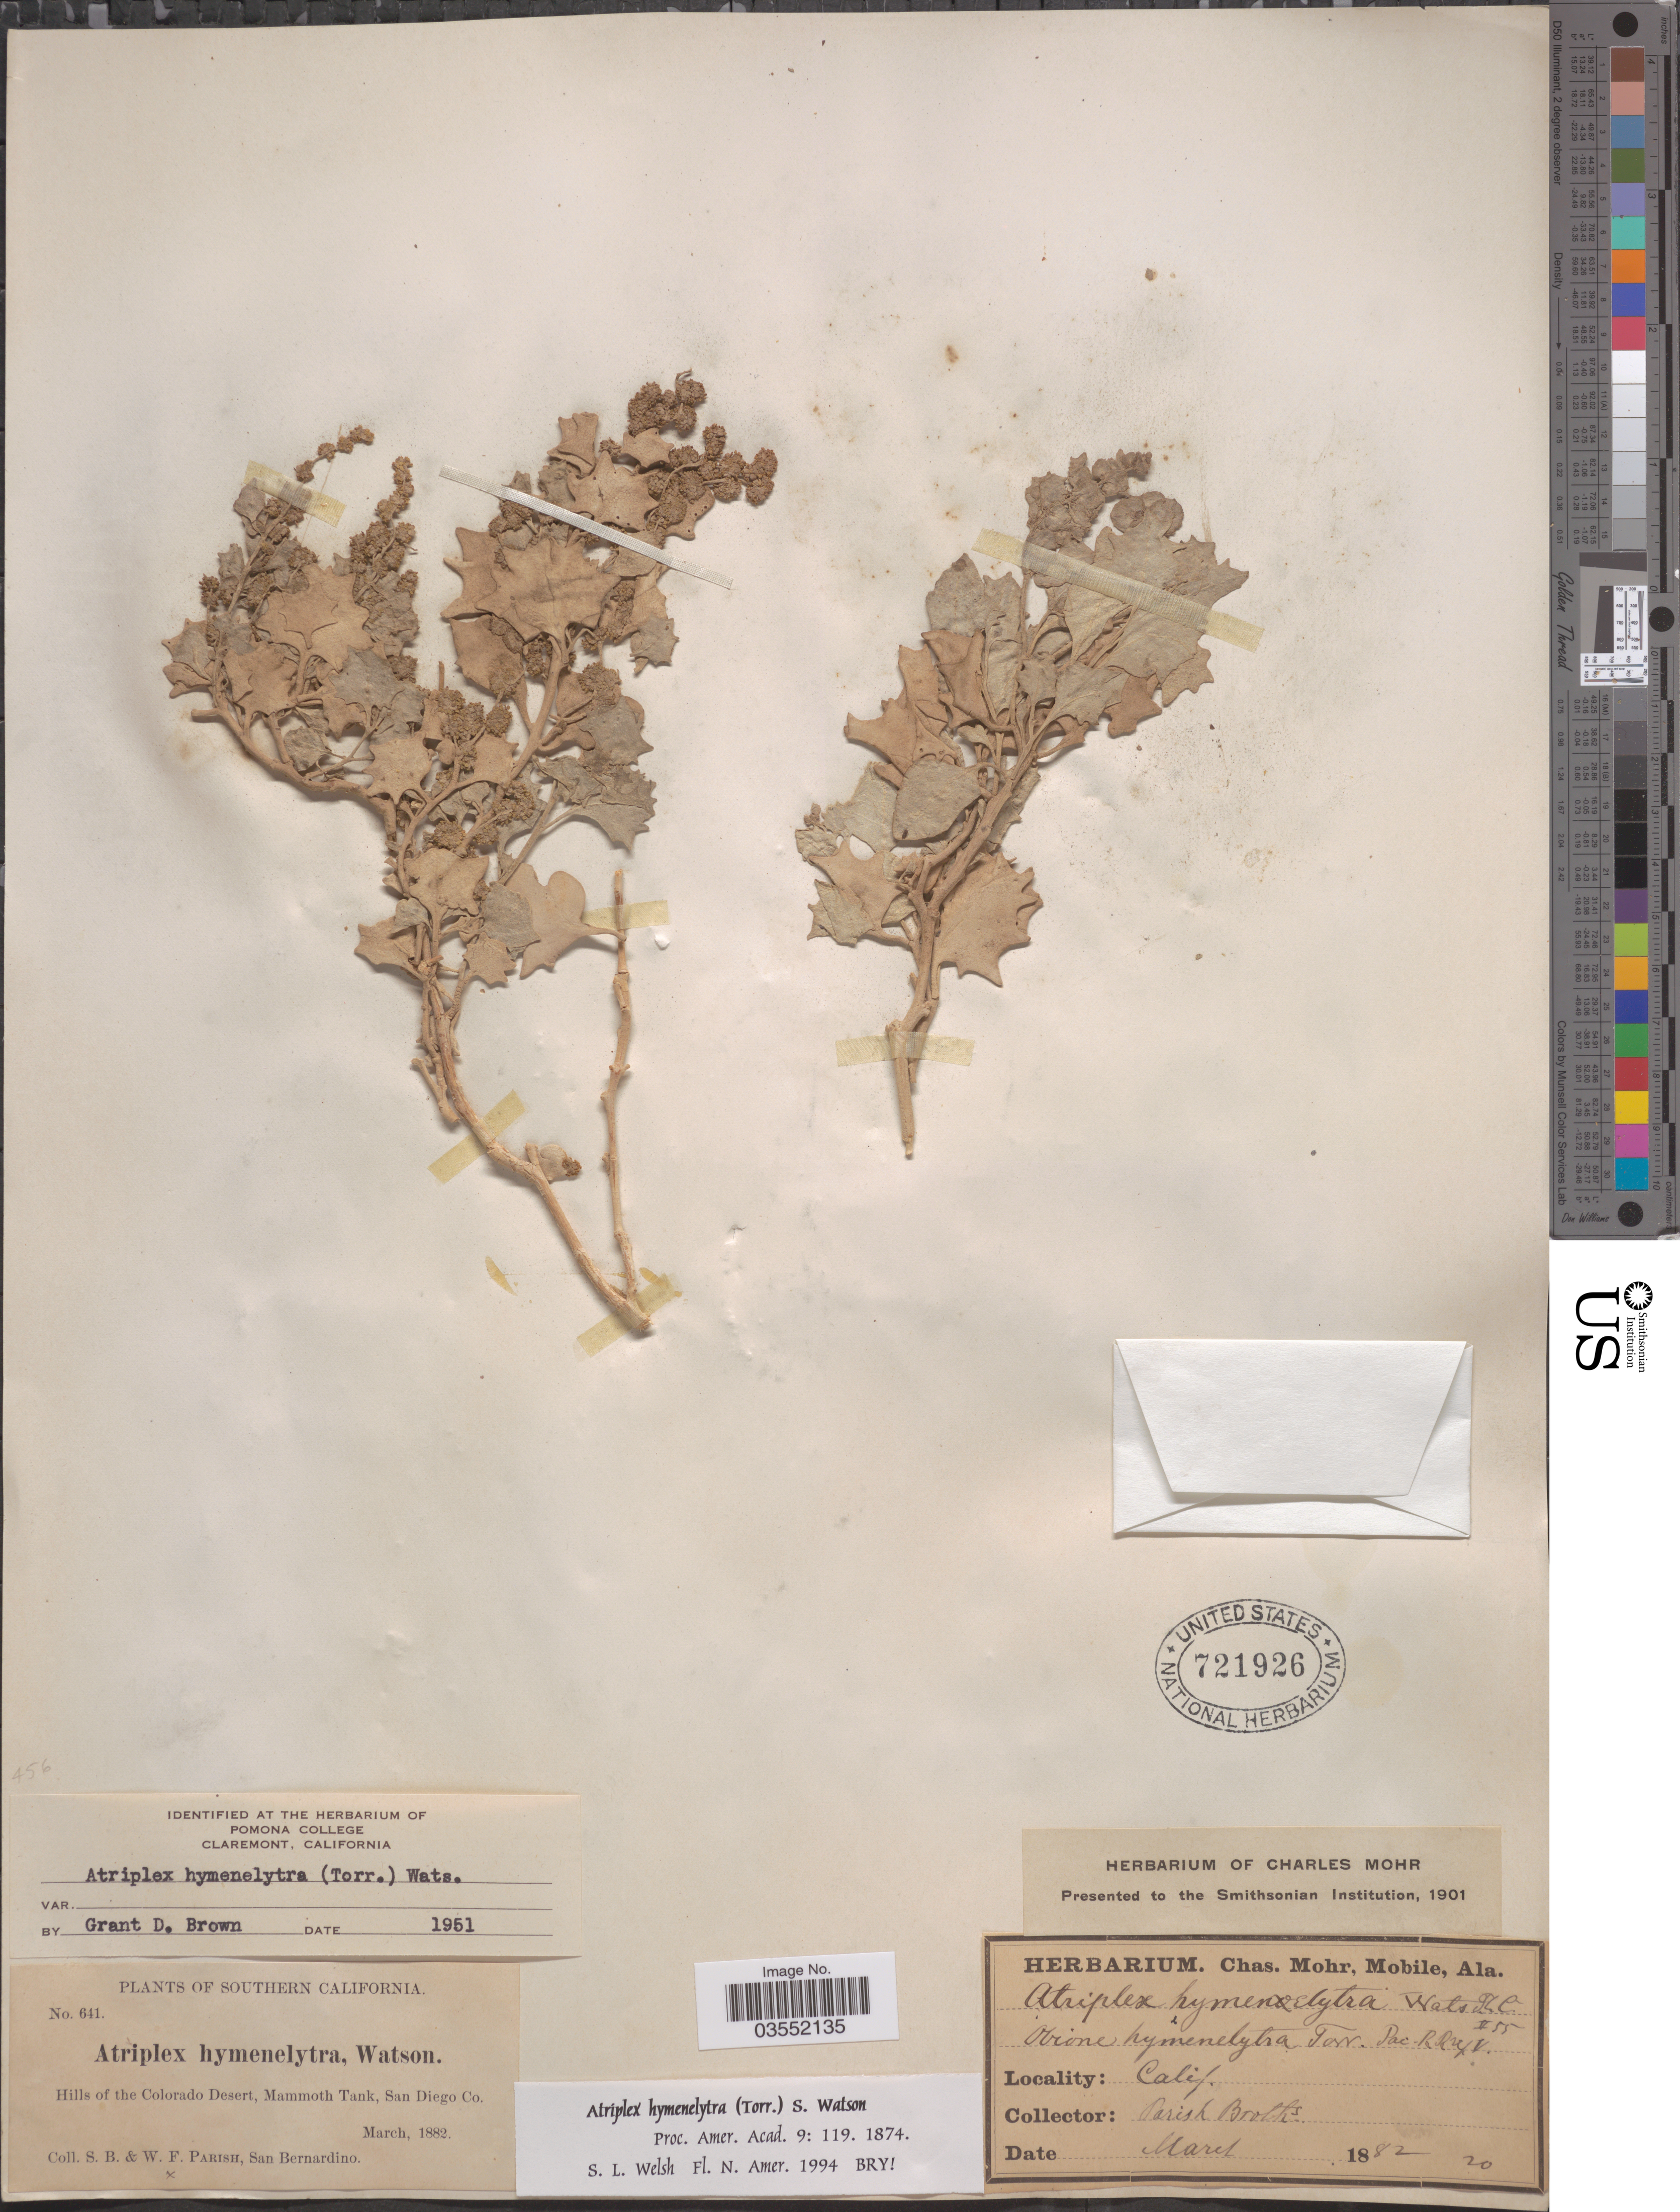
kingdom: Plantae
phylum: Tracheophyta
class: Magnoliopsida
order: Caryophyllales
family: Amaranthaceae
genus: Atriplex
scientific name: Atriplex hymenelytra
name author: (Torr.) S. Watson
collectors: S. B. Parish & W. F. Parish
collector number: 641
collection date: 1882-03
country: United States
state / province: California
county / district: San Diego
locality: Southern California. Hills of the Colorado Desert, Mammoth Tank, San Diego Co.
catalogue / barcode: US 721926